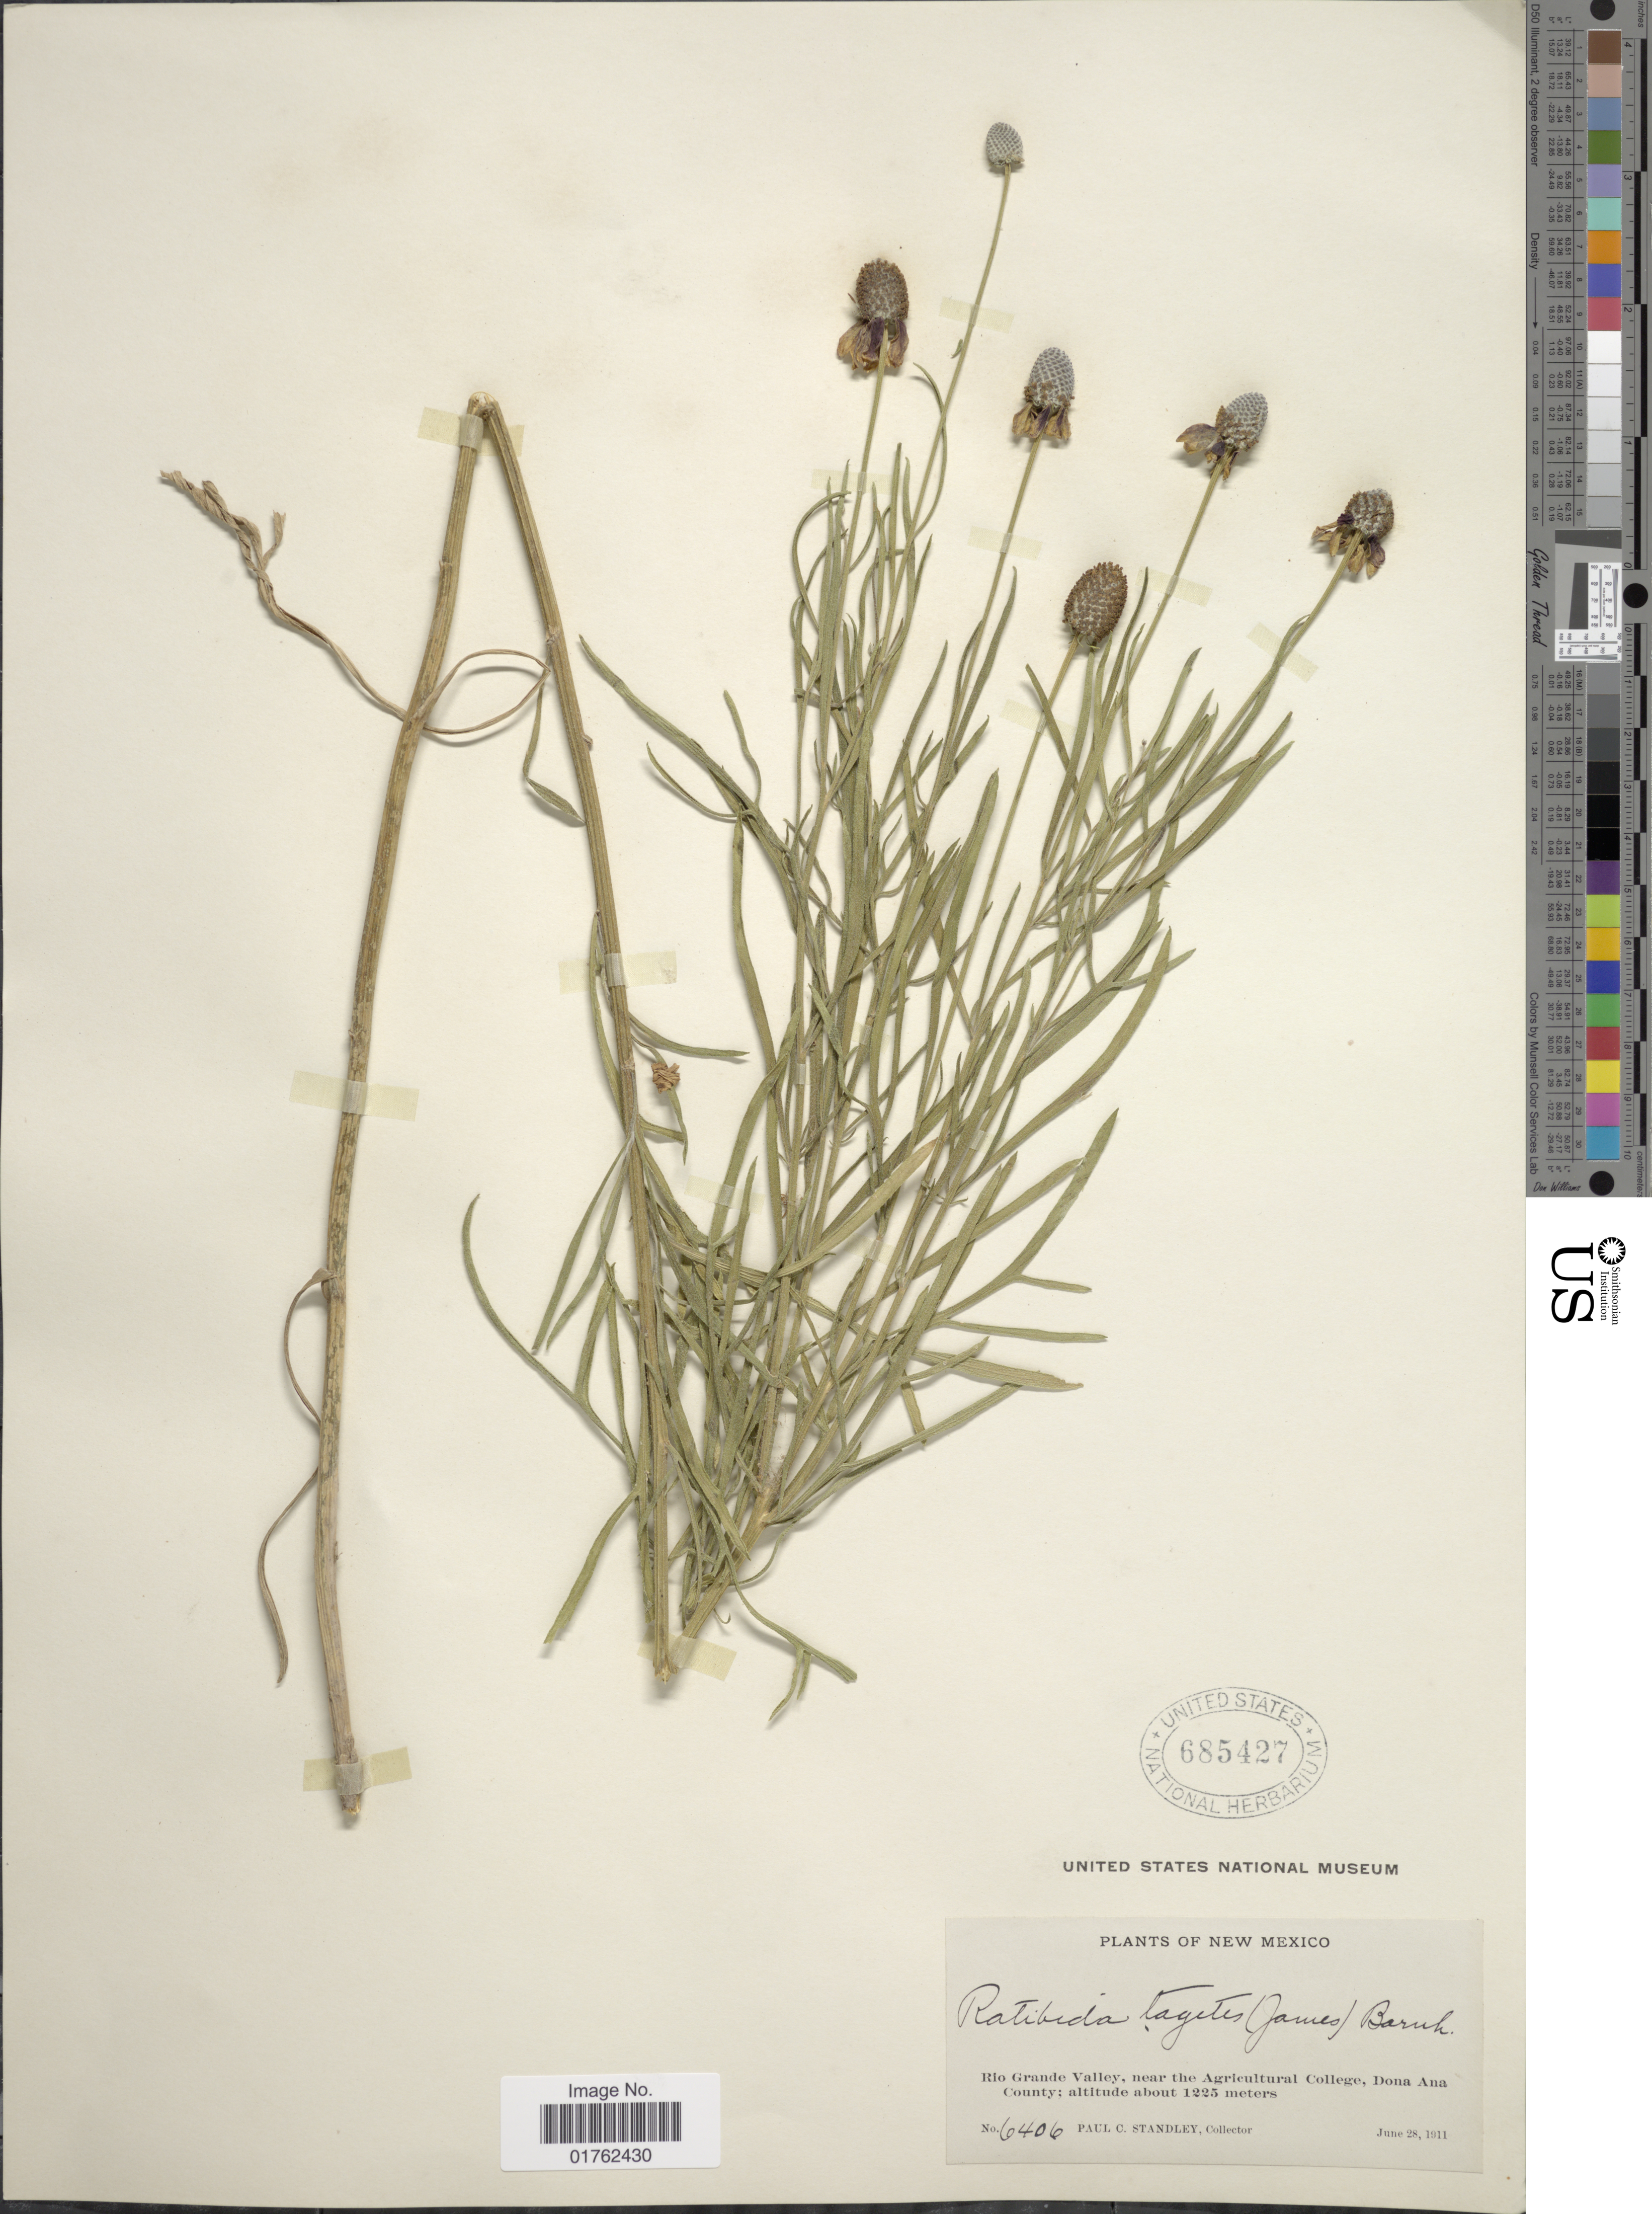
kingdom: Plantae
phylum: Tracheophyta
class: Magnoliopsida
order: Asterales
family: Asteraceae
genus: Ratibida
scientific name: Ratibida tagetes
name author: (James) Barnhart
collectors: P. C. Standley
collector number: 6406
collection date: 1911-06-28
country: United States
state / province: New Mexico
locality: Rio Grande Valley, near the Agricultural College, Dona Ana County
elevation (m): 1225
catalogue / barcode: US 685427